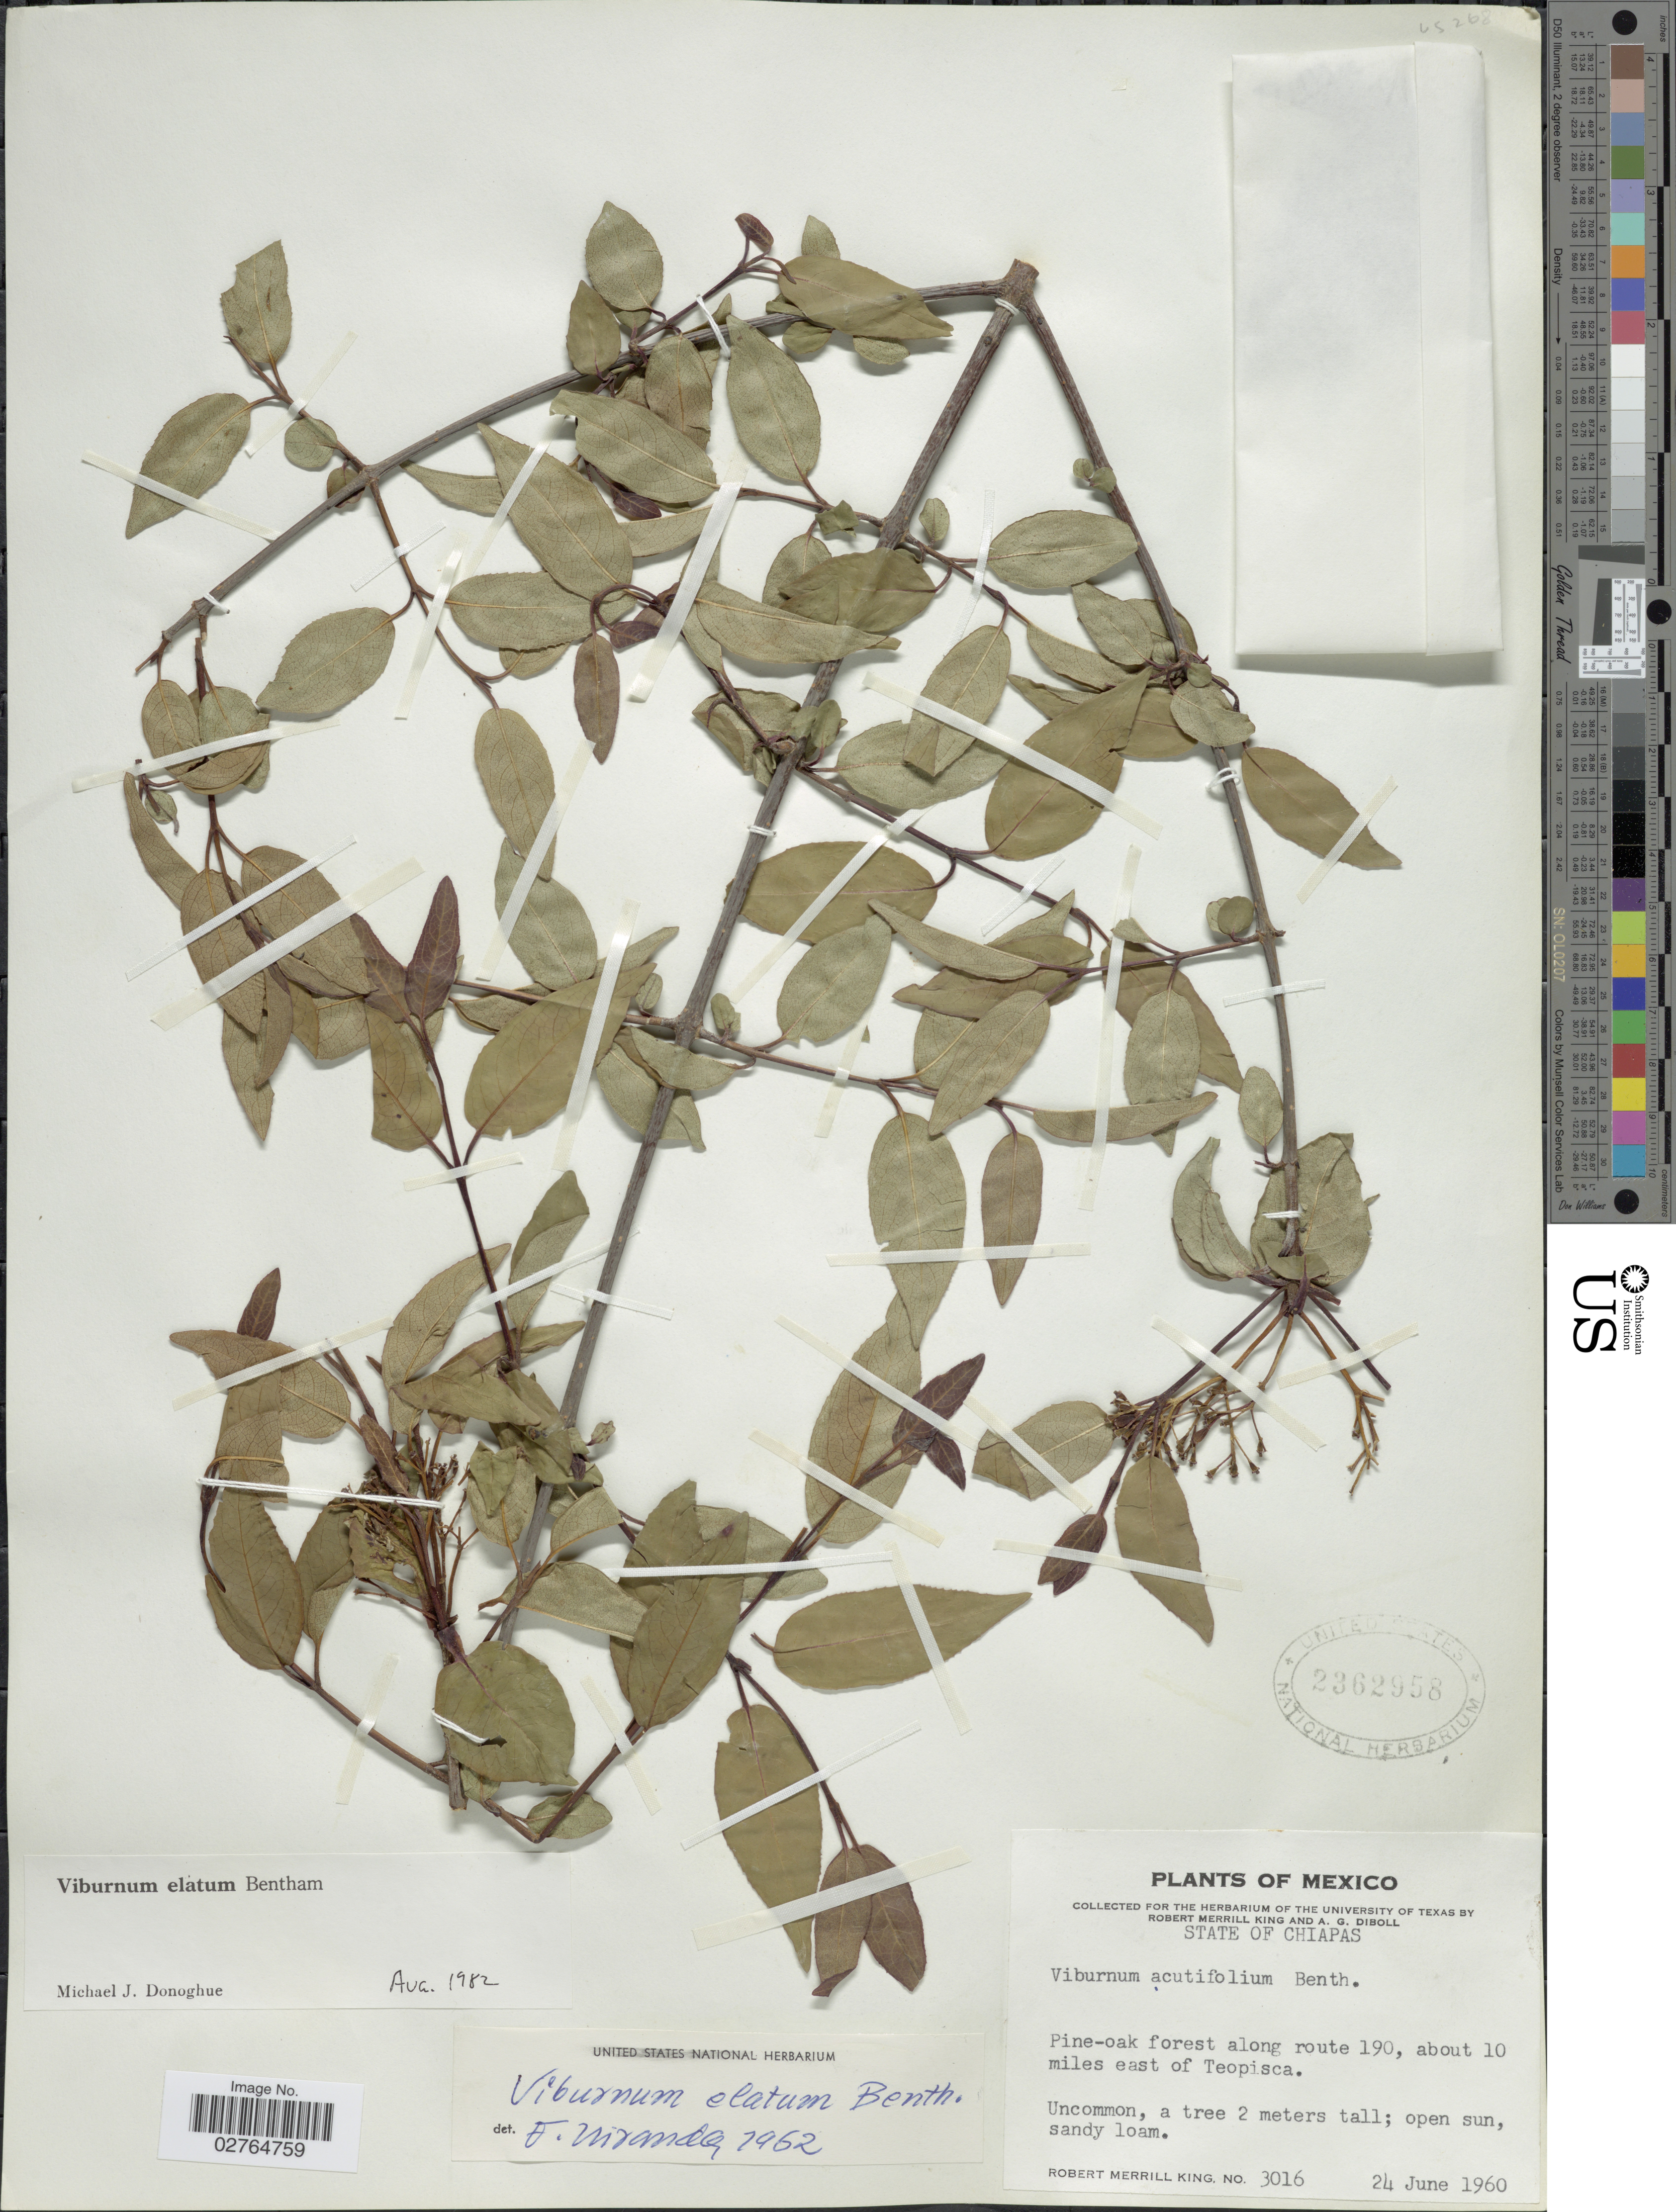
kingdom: Plantae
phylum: Tracheophyta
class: Magnoliopsida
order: Dipsacales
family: Viburnaceae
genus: Viburnum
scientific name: Viburnum elatum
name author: Benth.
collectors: R. M. King & A. Diboll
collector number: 3016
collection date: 1960-06-24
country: Mexico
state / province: Chiapas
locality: Pine-oak forest along route 190, about 10 miles east of Teopisca.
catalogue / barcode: US 2362958